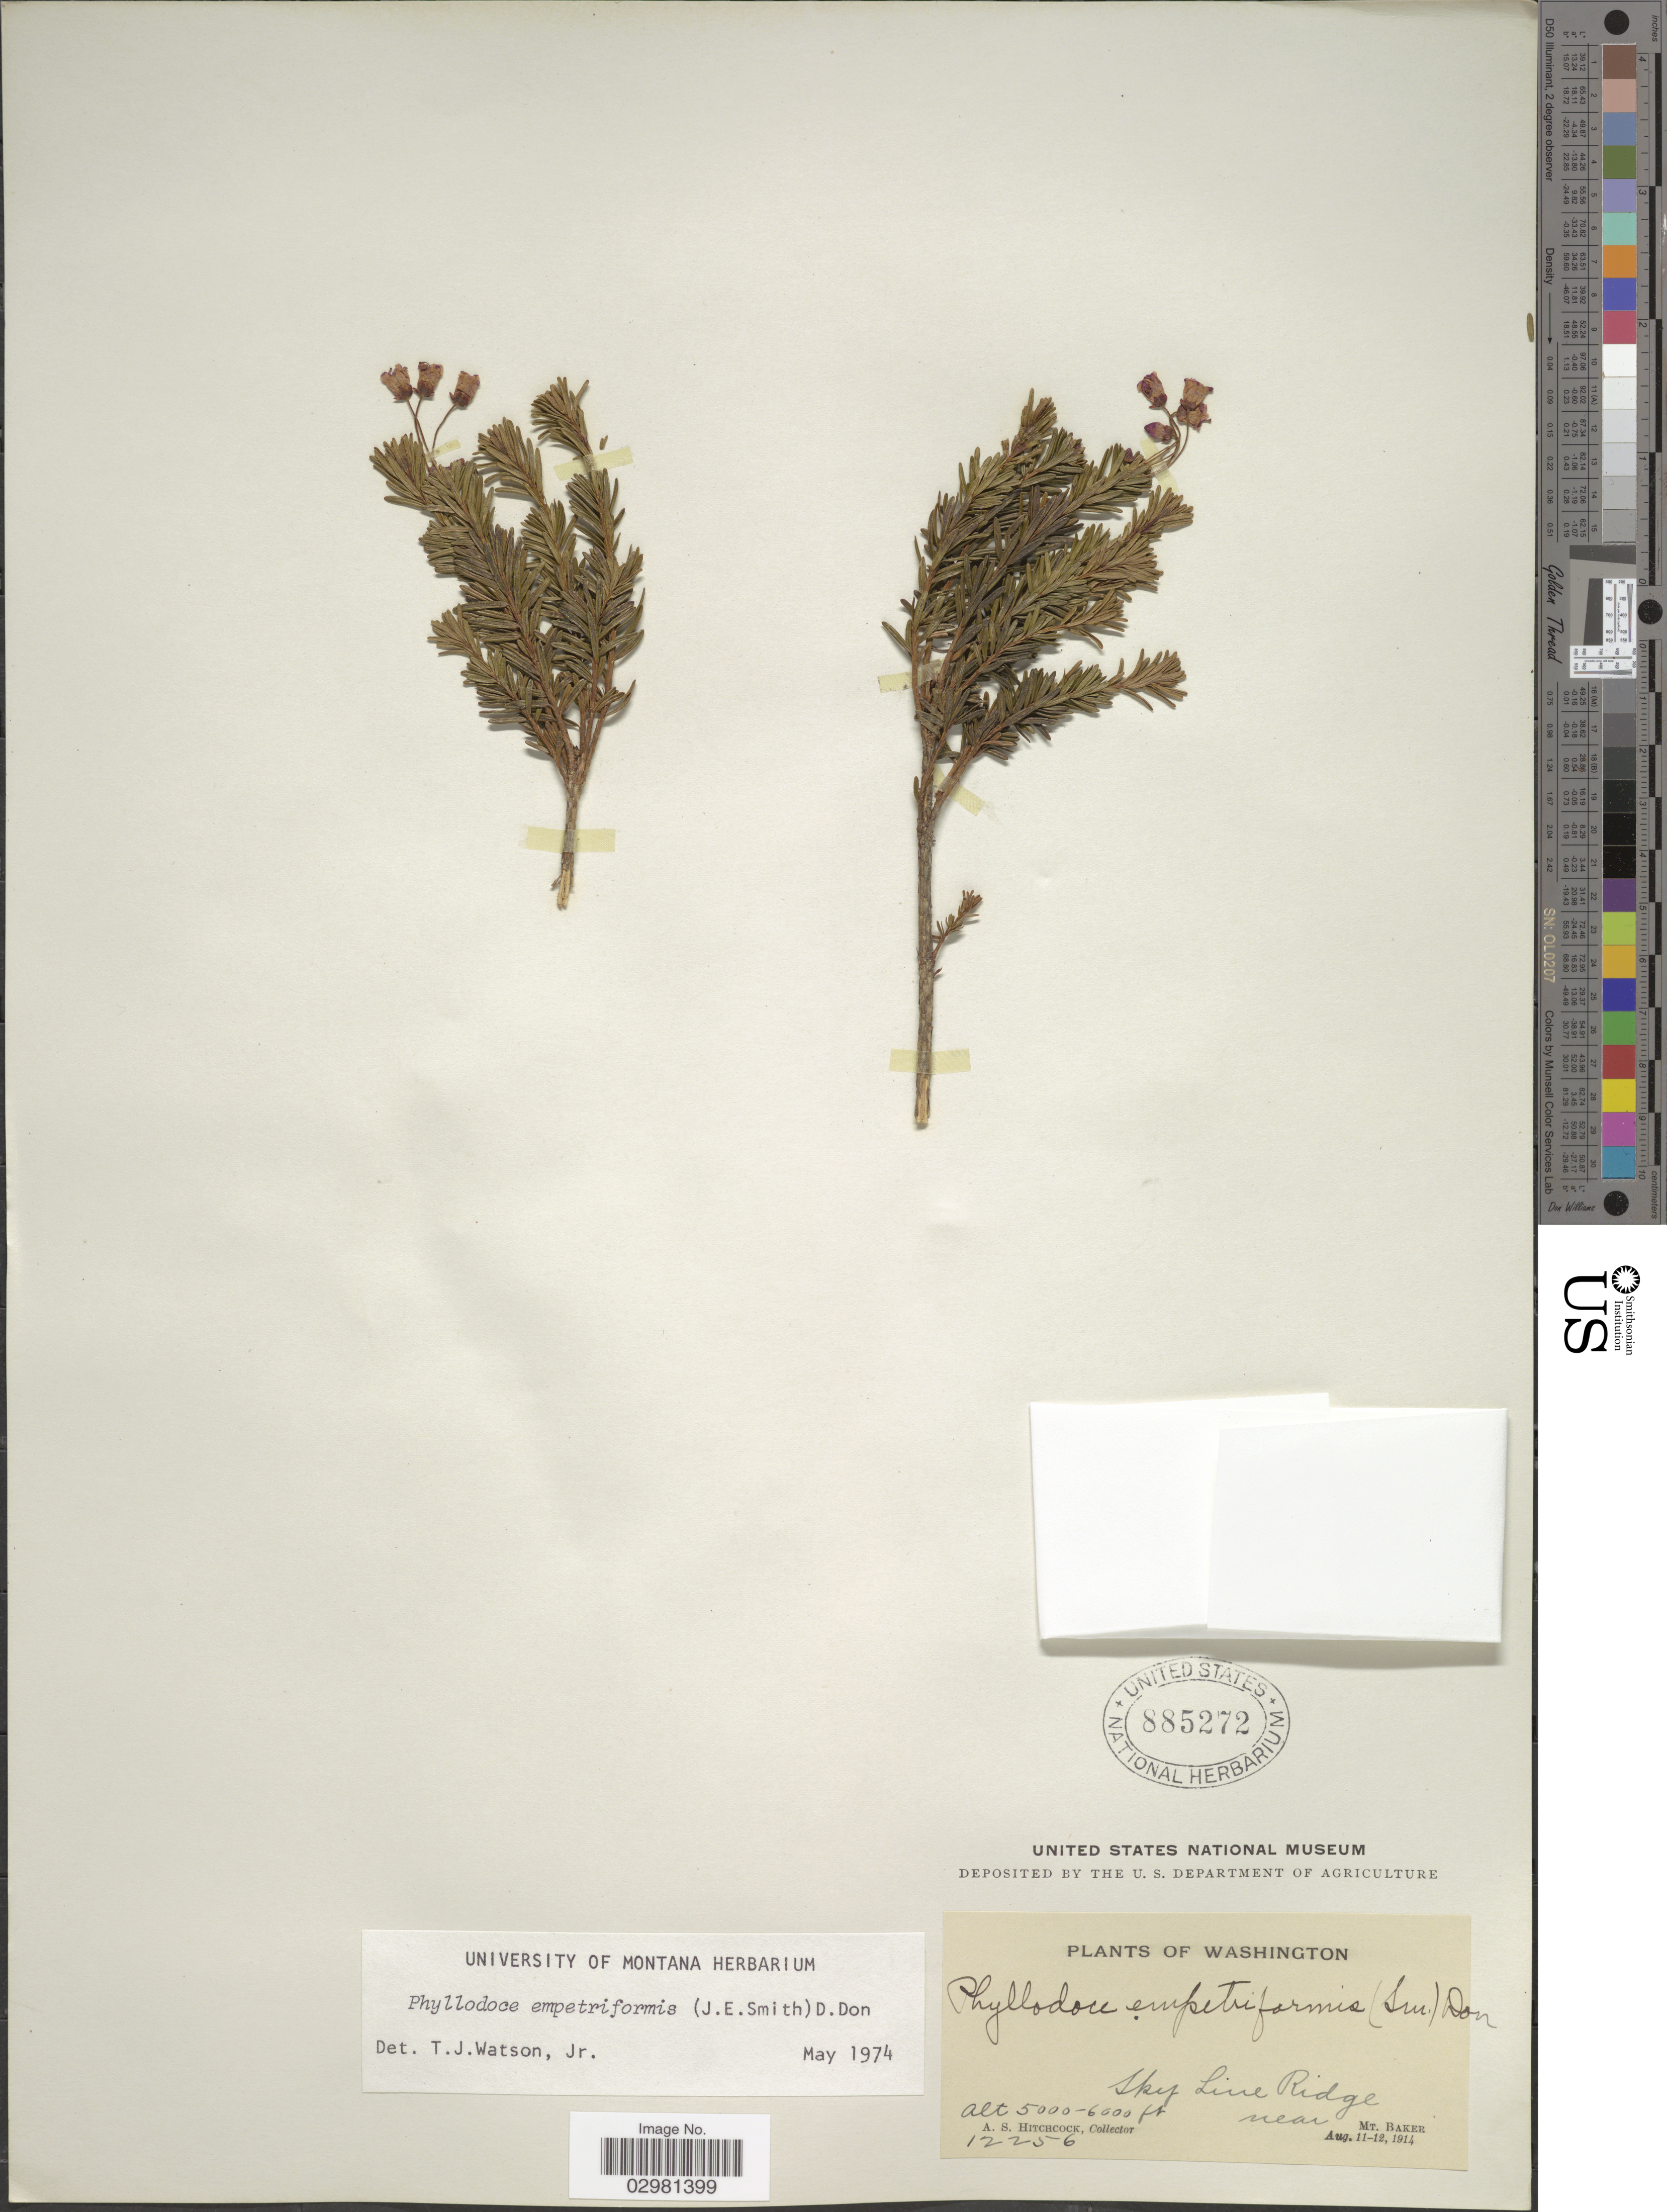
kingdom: Plantae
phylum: Tracheophyta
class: Magnoliopsida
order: Ericales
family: Ericaceae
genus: Phyllodoce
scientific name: Phyllodoce empetiformis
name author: (Small) D. Don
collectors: A. S. Hitchcock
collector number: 12256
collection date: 1914-08-11/1914-08-12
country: United States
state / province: Washington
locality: Sky Line Ridge near Mt. Baker.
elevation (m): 1524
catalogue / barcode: US 885272